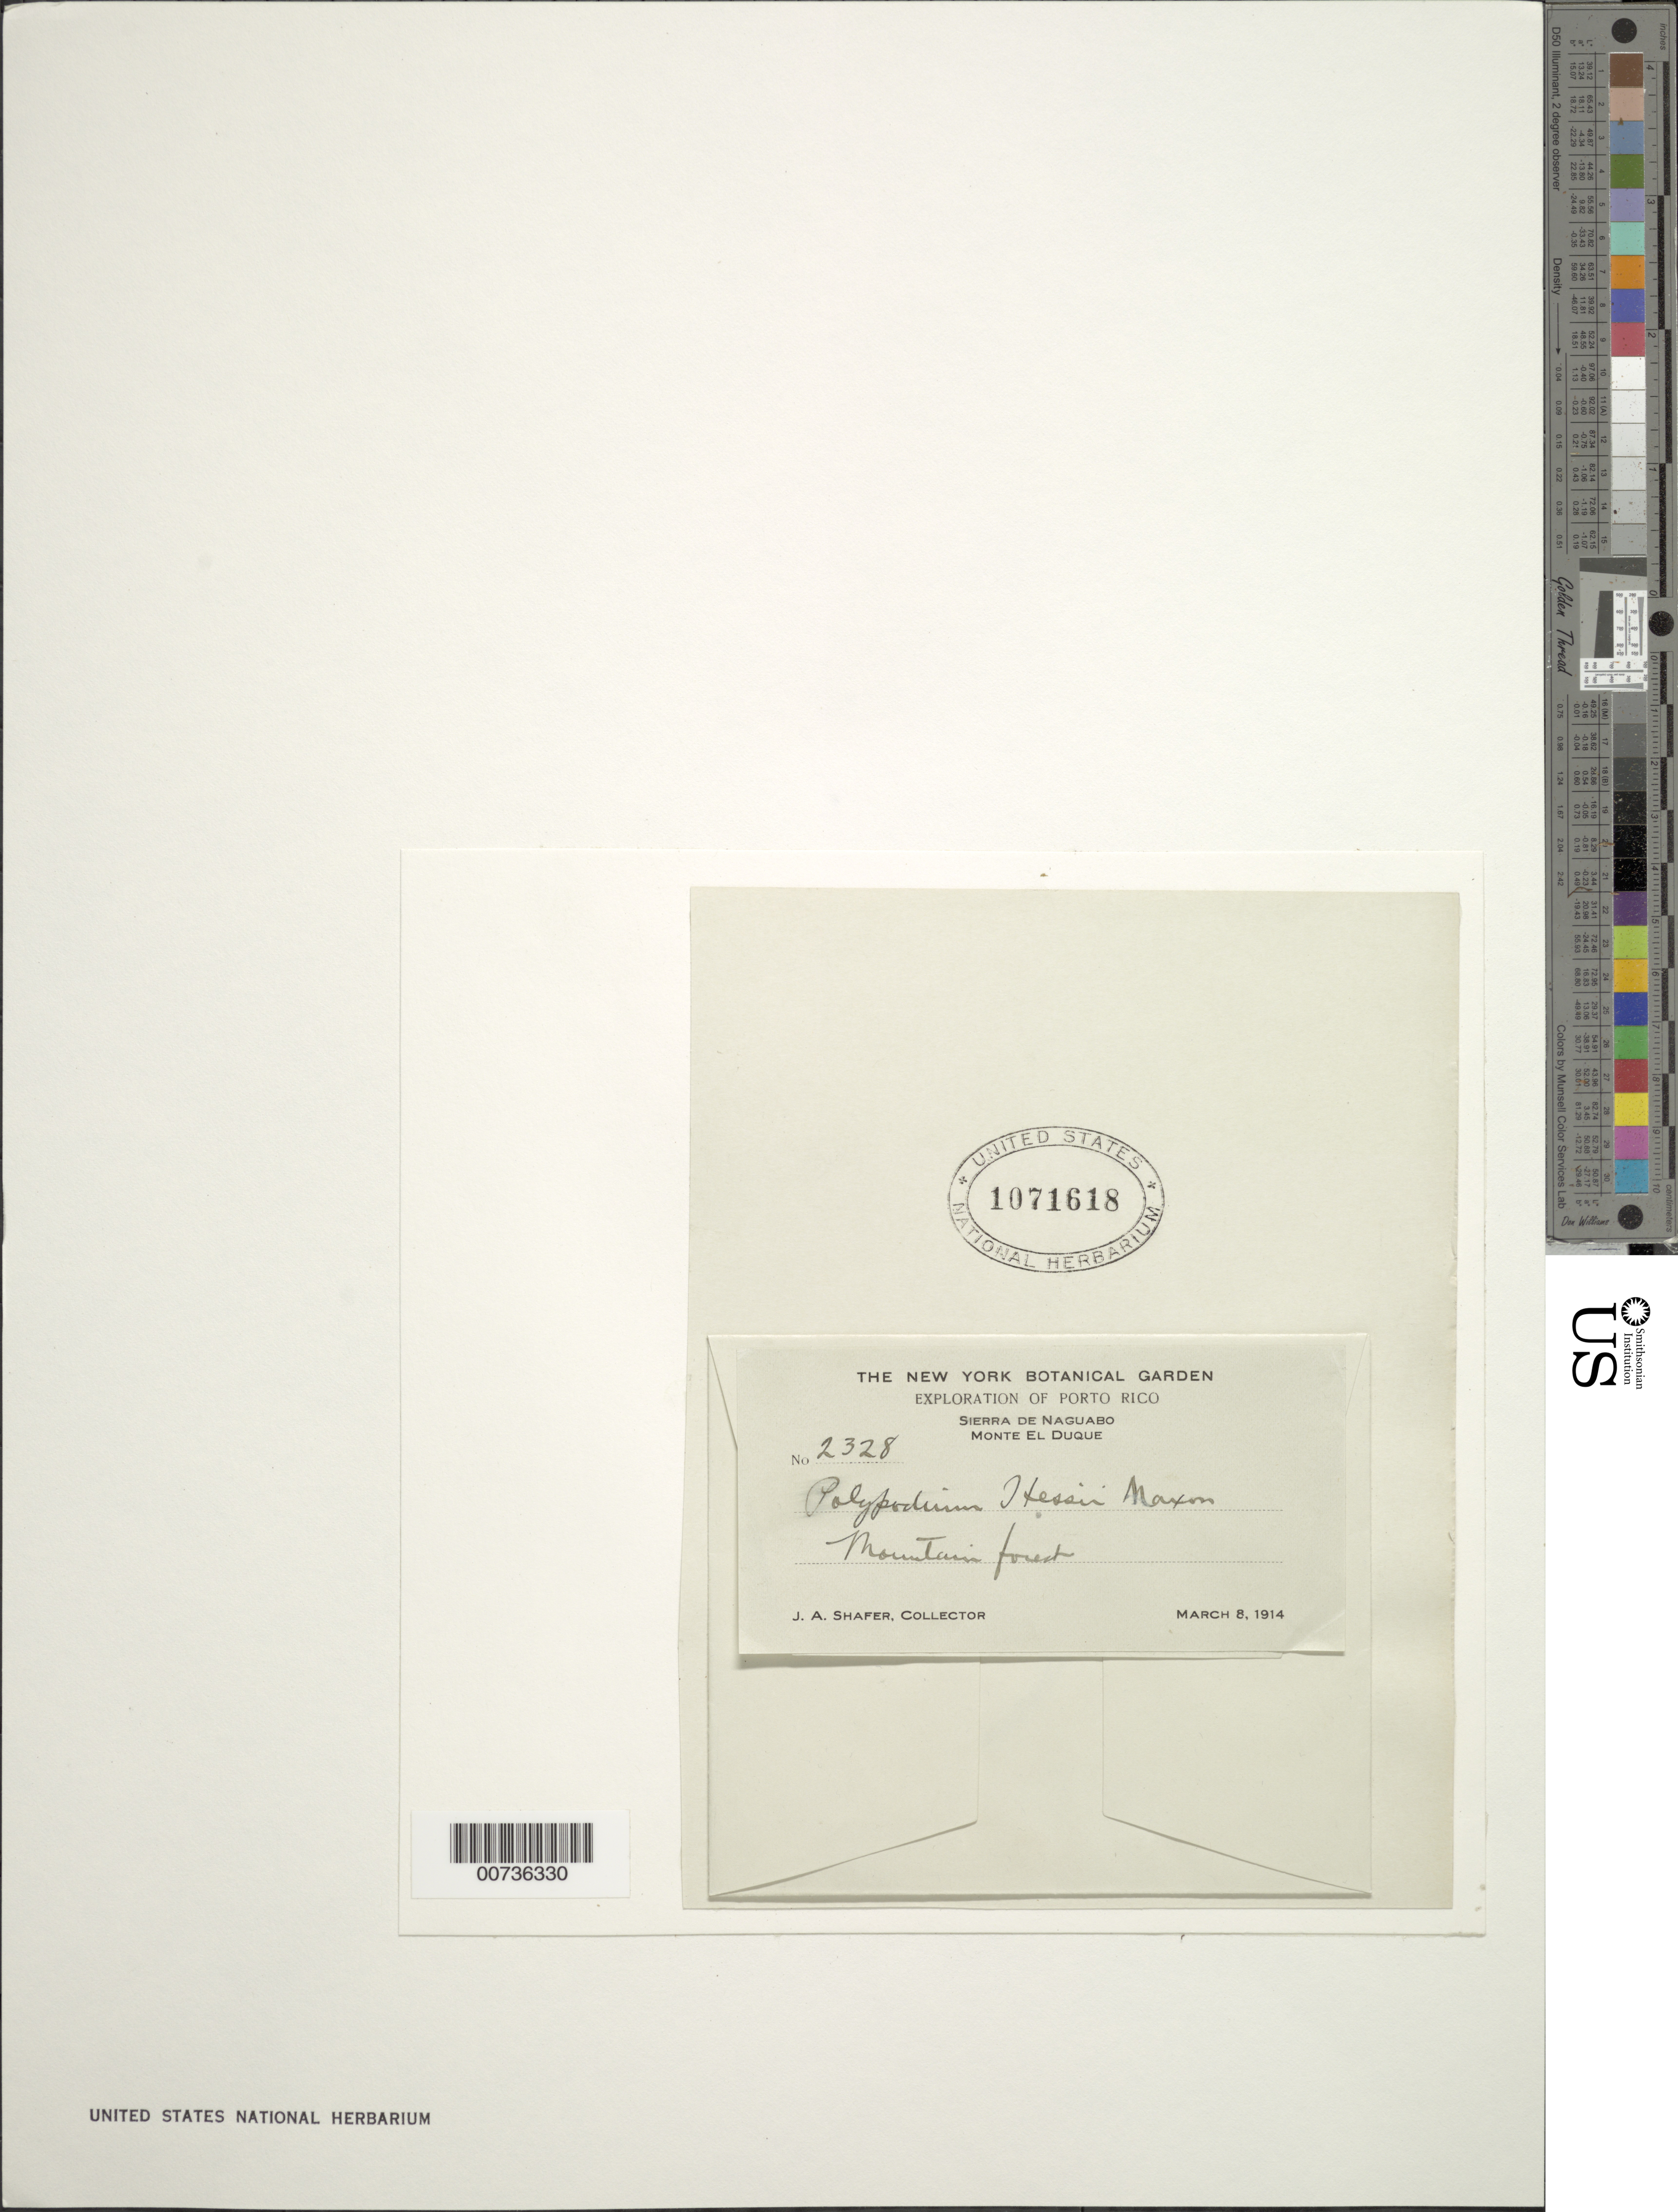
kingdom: Plantae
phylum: Tracheophyta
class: Polypodiopsida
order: Polypodiales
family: Polypodiaceae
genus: Grammitis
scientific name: Grammitis limbata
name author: Fée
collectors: J. A. Shafer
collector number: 2328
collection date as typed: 08 Mar 1914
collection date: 1914-03-08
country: Puerto Rico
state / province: Naguabo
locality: Sierra de Naguabo, Monte el Duque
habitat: Mountain forest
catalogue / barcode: US 1071608